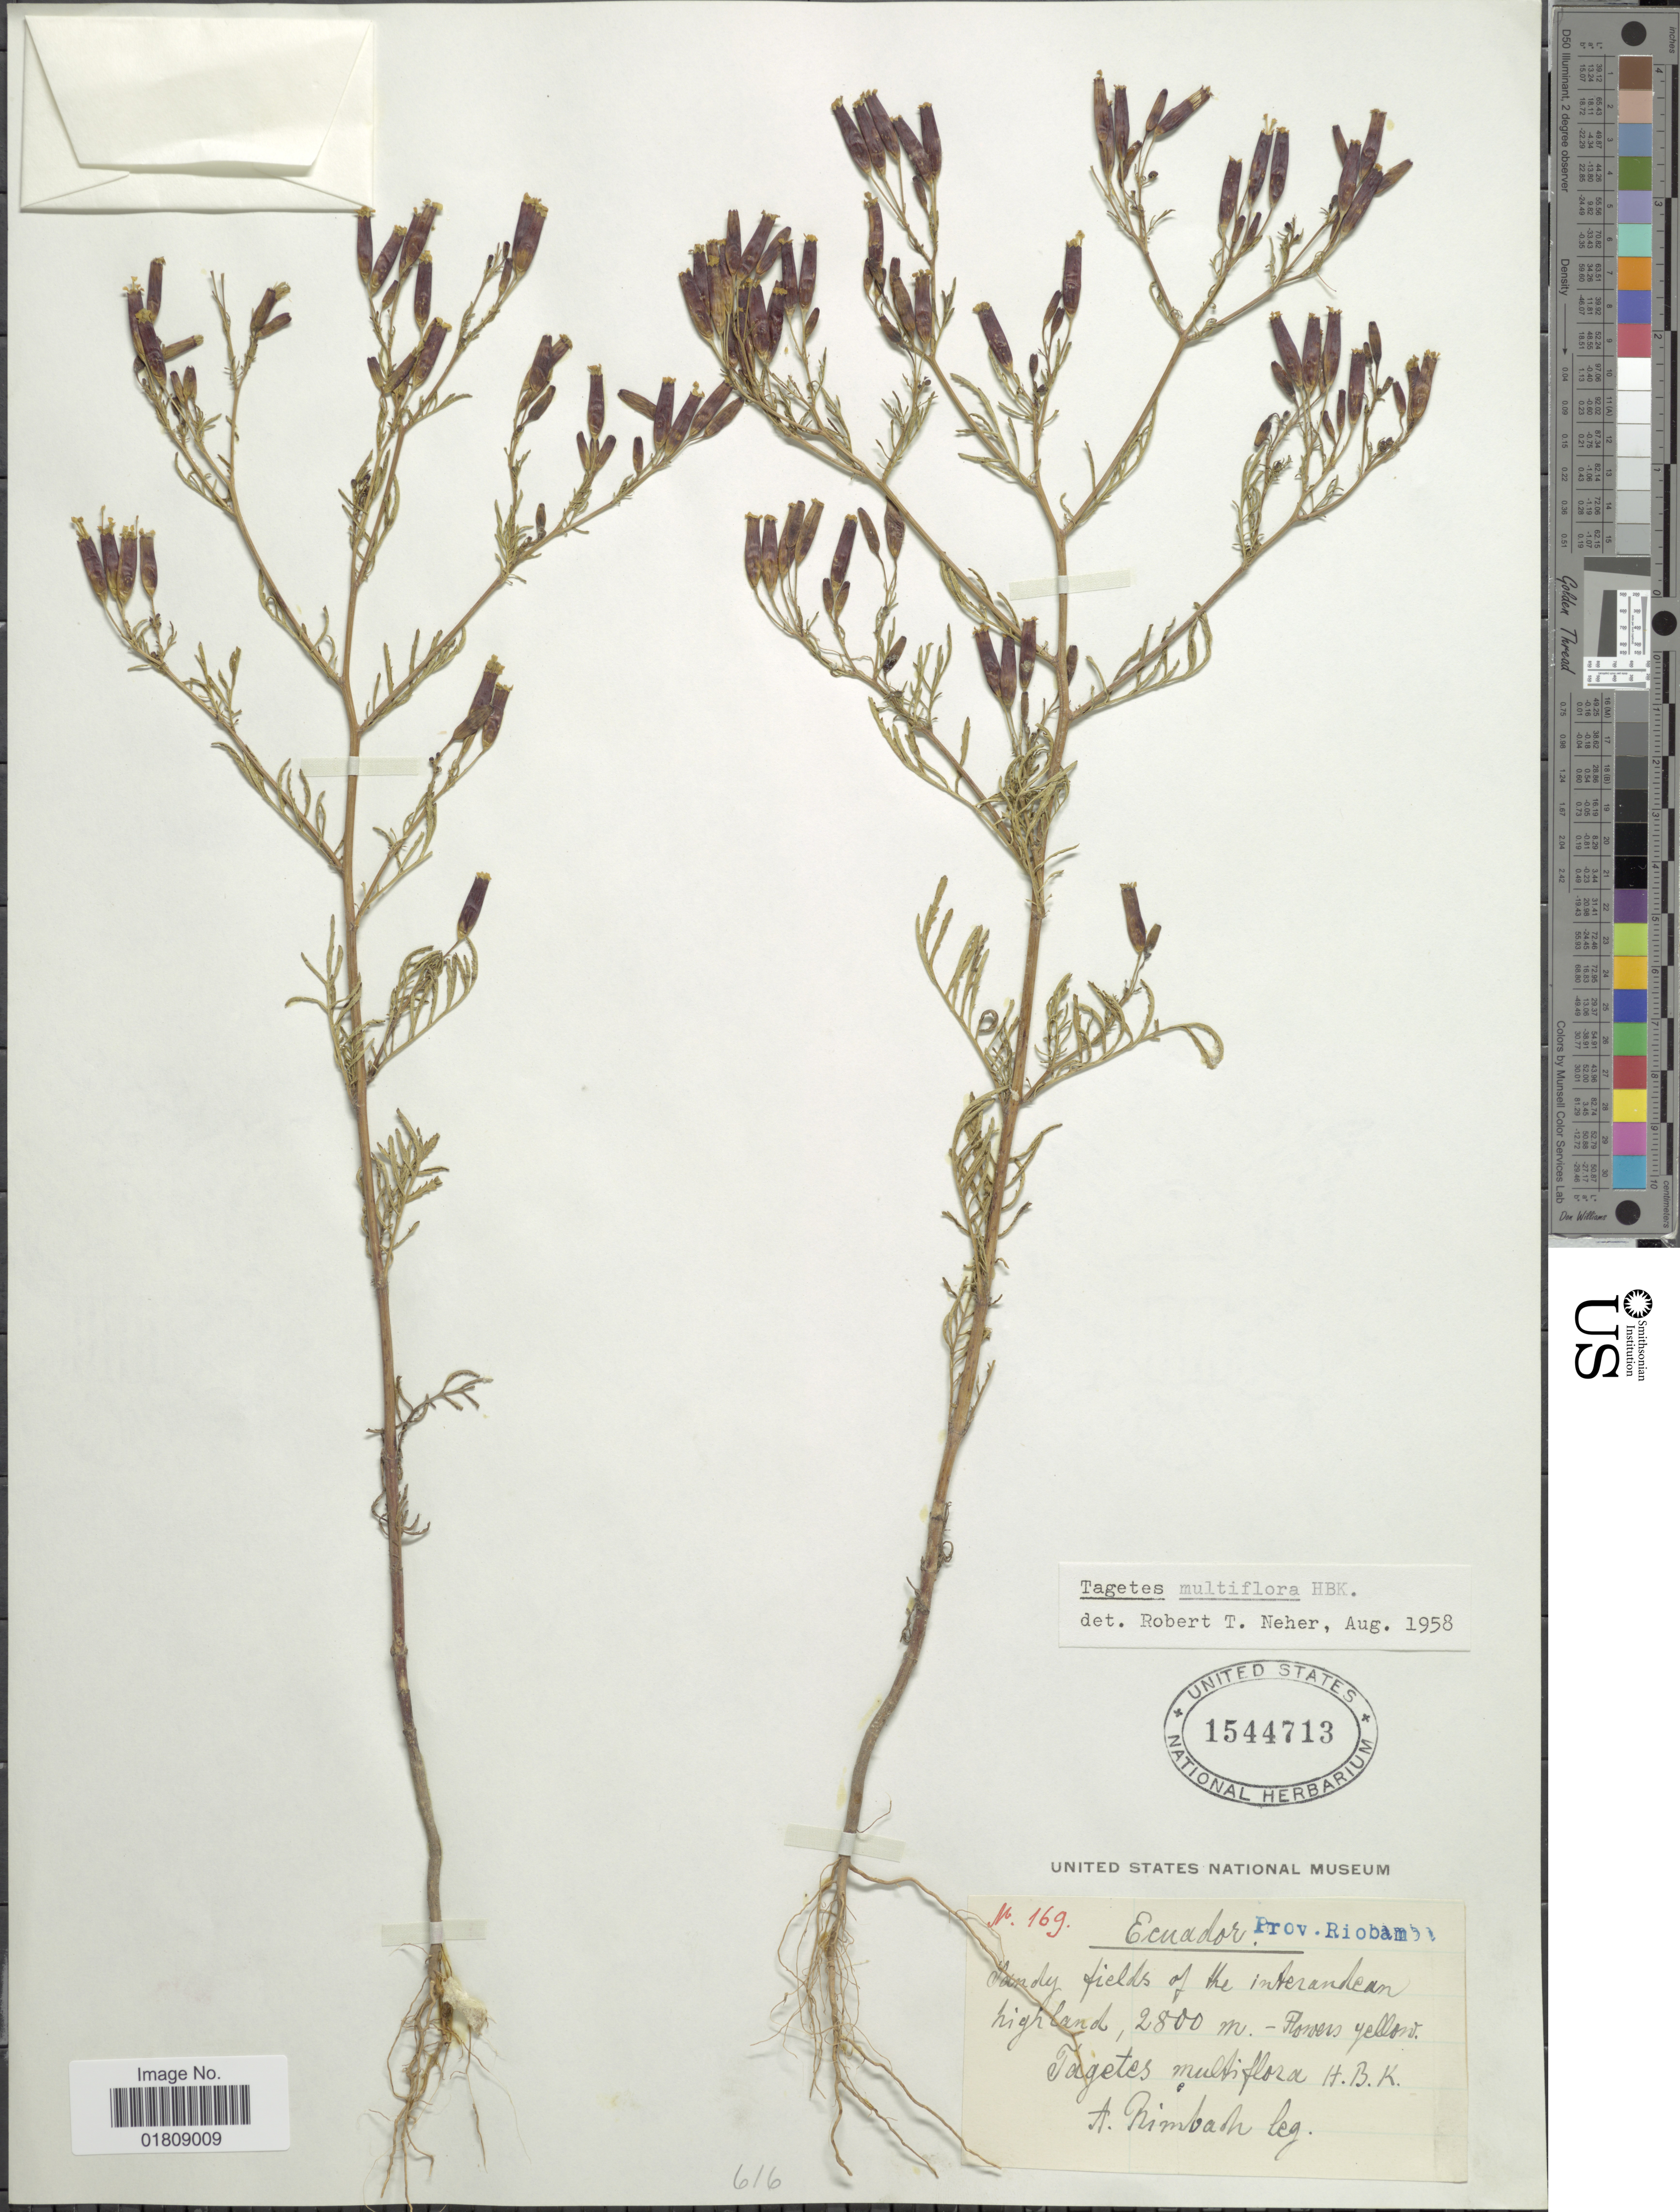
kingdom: Plantae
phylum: Tracheophyta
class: Magnoliopsida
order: Asterales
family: Asteraceae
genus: Tagetes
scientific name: Tagetes multiflora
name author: Kunth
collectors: A. Rimbach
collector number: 169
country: Ecuador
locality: Prov. Riobamba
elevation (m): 2800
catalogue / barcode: US 1544713